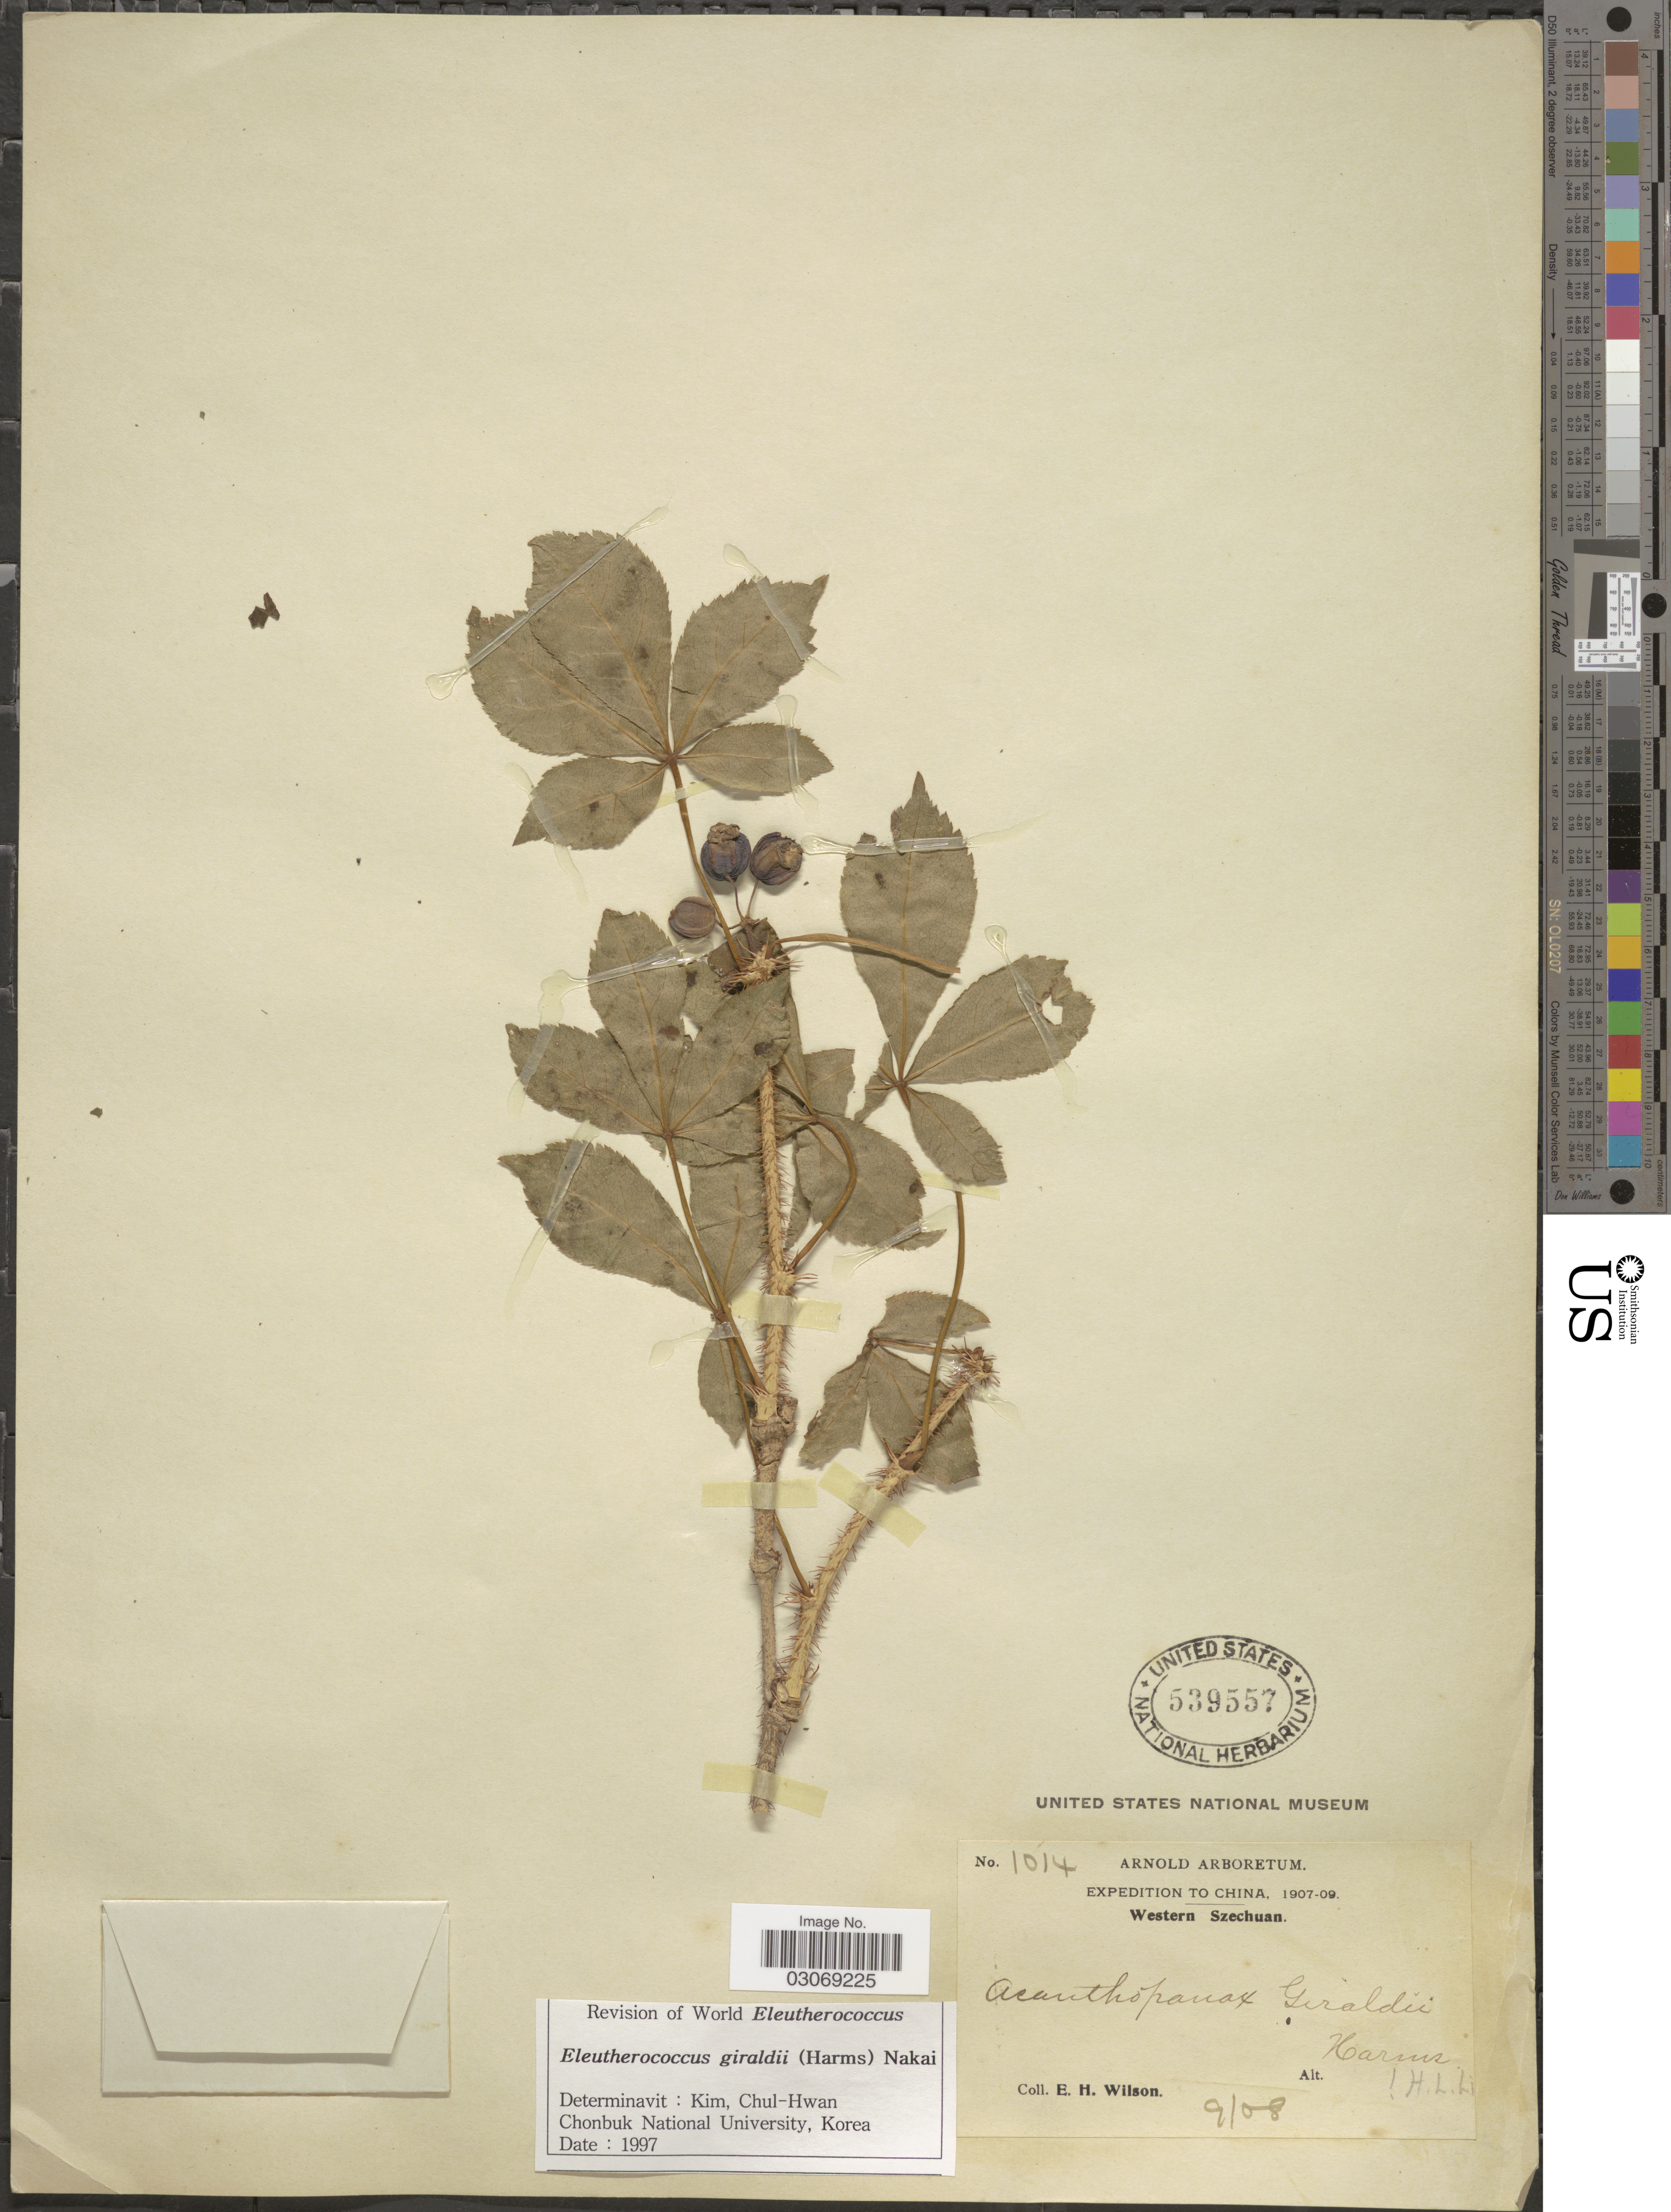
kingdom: Plantae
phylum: Tracheophyta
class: Magnoliopsida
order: Apiales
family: Araliaceae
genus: Eleutherococcus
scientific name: Eleutherococcus giraldii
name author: (Harms) Nakai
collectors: E. Wilson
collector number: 1014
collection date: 1908-09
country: China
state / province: Sichuan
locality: Western Szechuan.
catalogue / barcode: US 539557